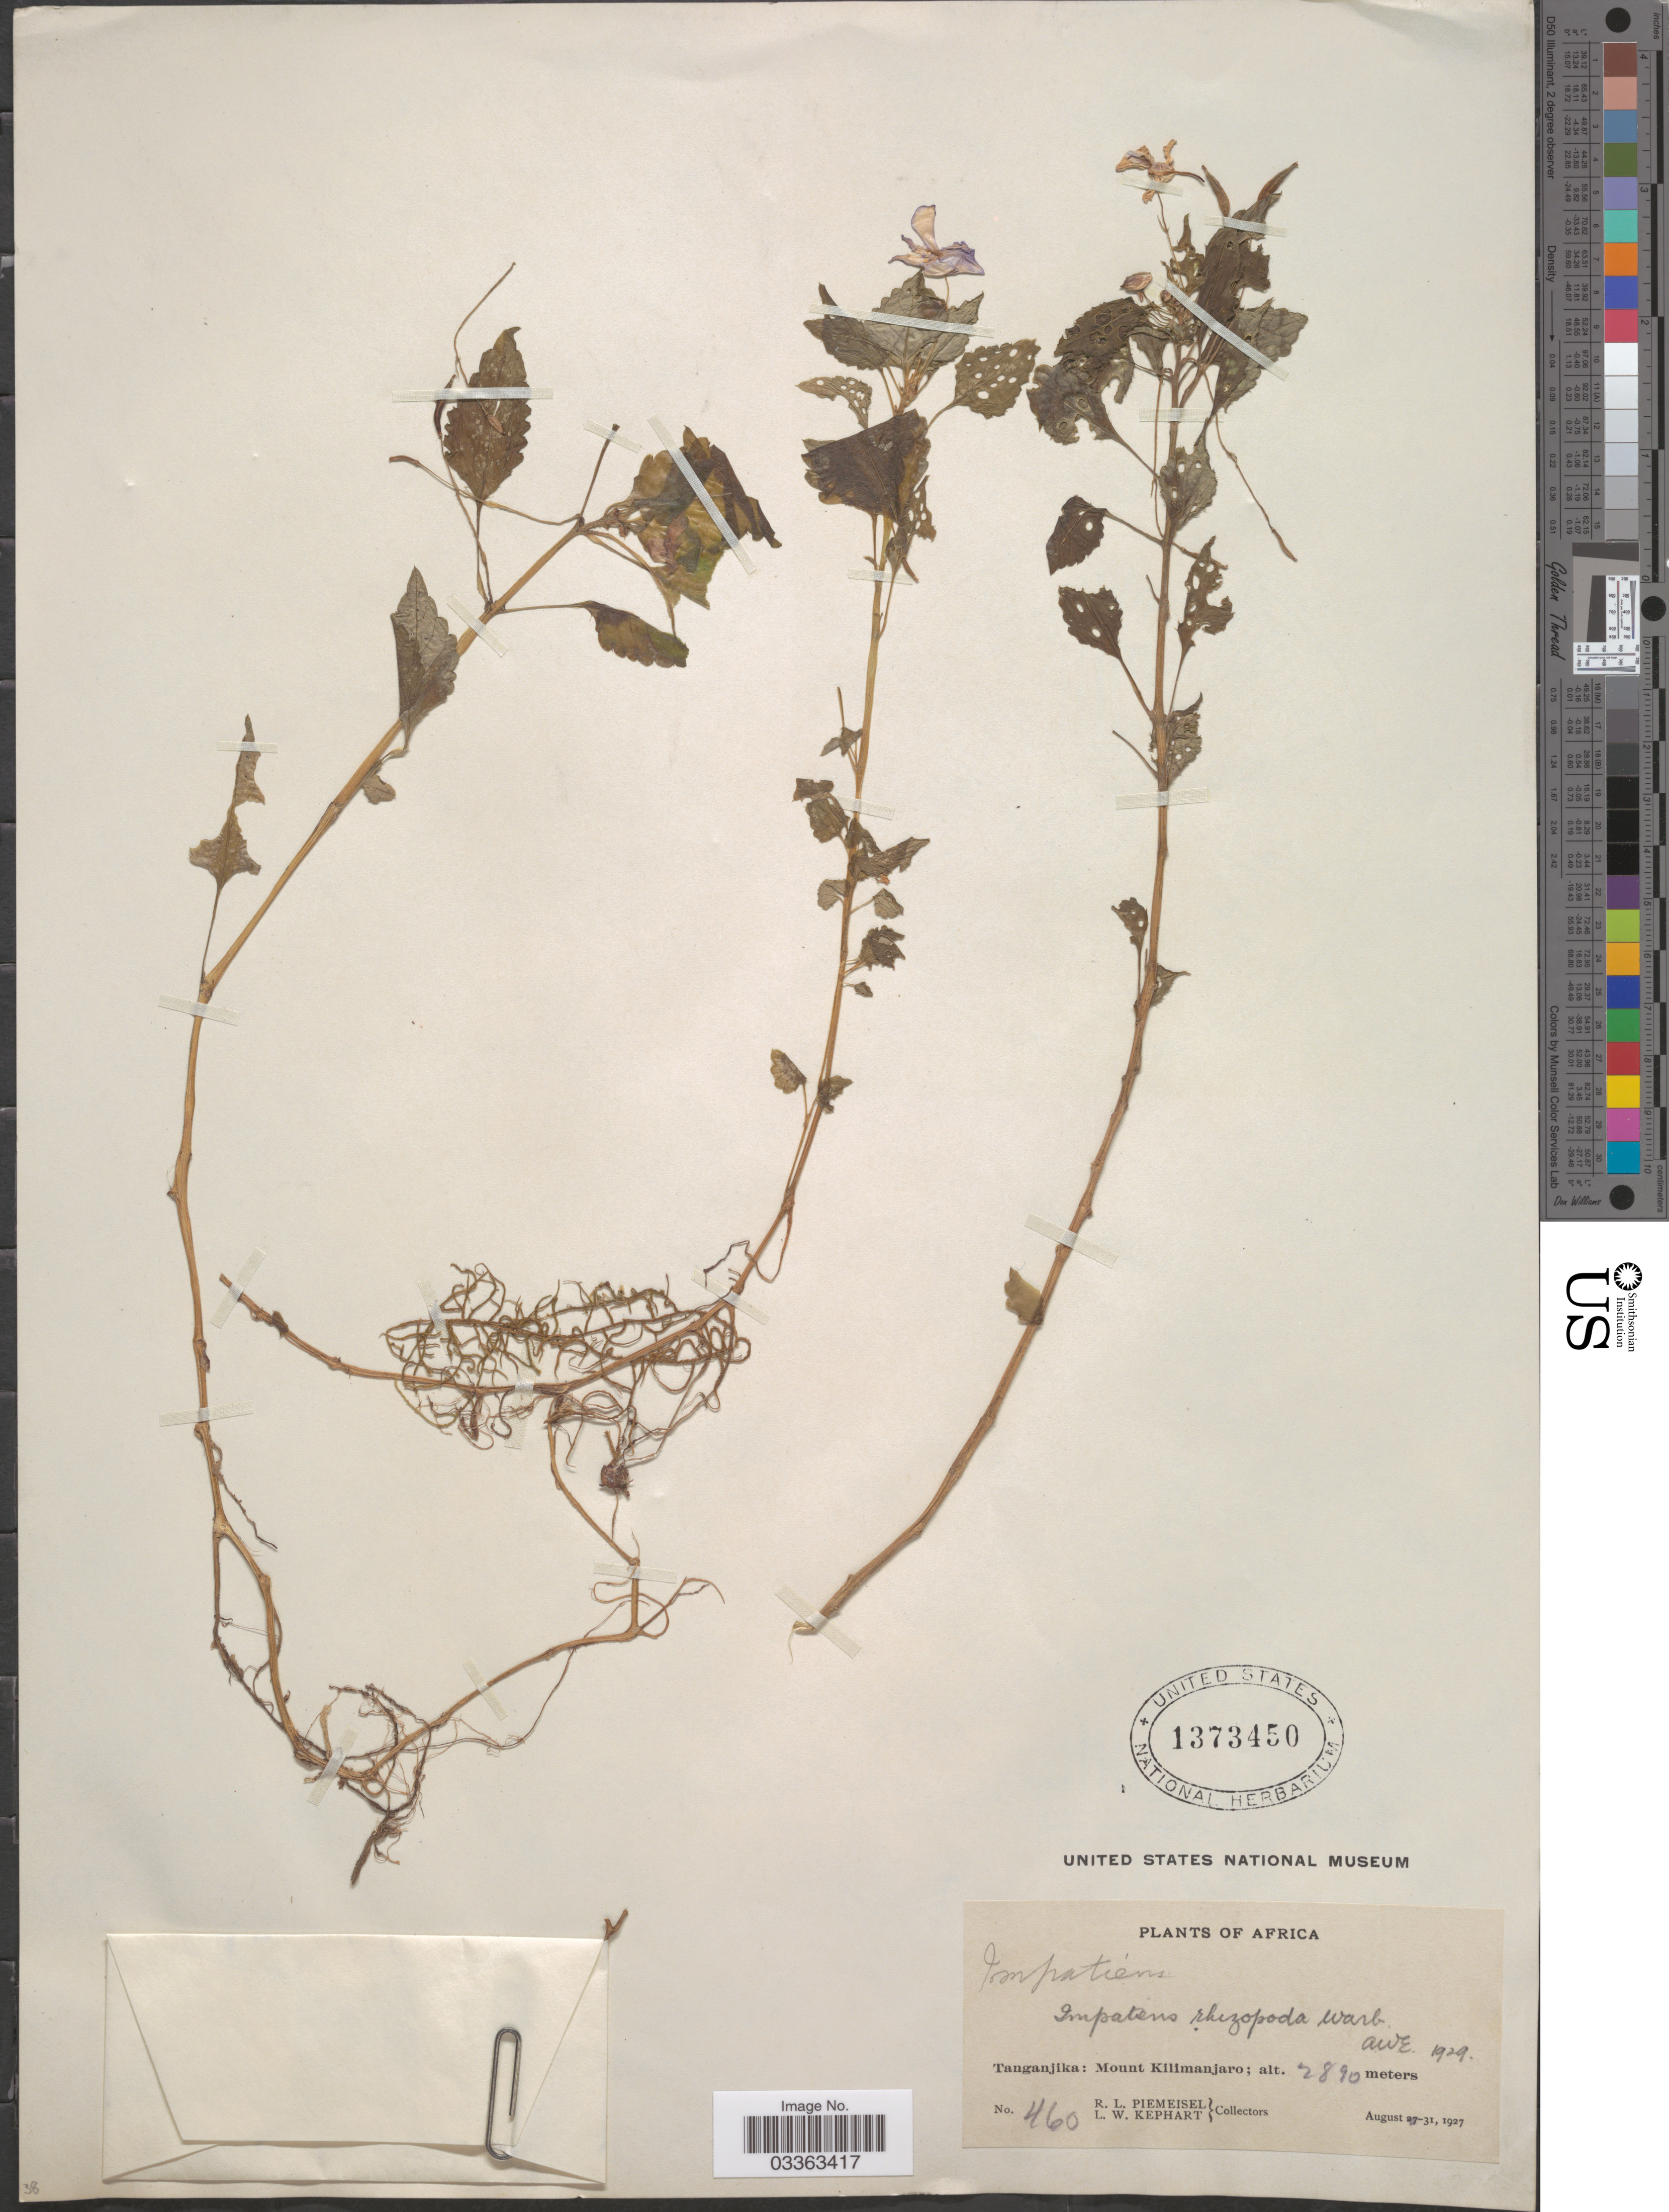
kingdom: Plantae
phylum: Tracheophyta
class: Magnoliopsida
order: Ericales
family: Balsaminaceae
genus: Impatiens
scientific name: Impatiens rhizopoda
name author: Warb.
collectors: R. L. Piemeisel & L. W. Kephart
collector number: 460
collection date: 1927-08-31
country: Tanzania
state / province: Kilimanjaro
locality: Tanganjika: Mount Kilimanjaro.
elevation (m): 2890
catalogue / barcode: US 1373450